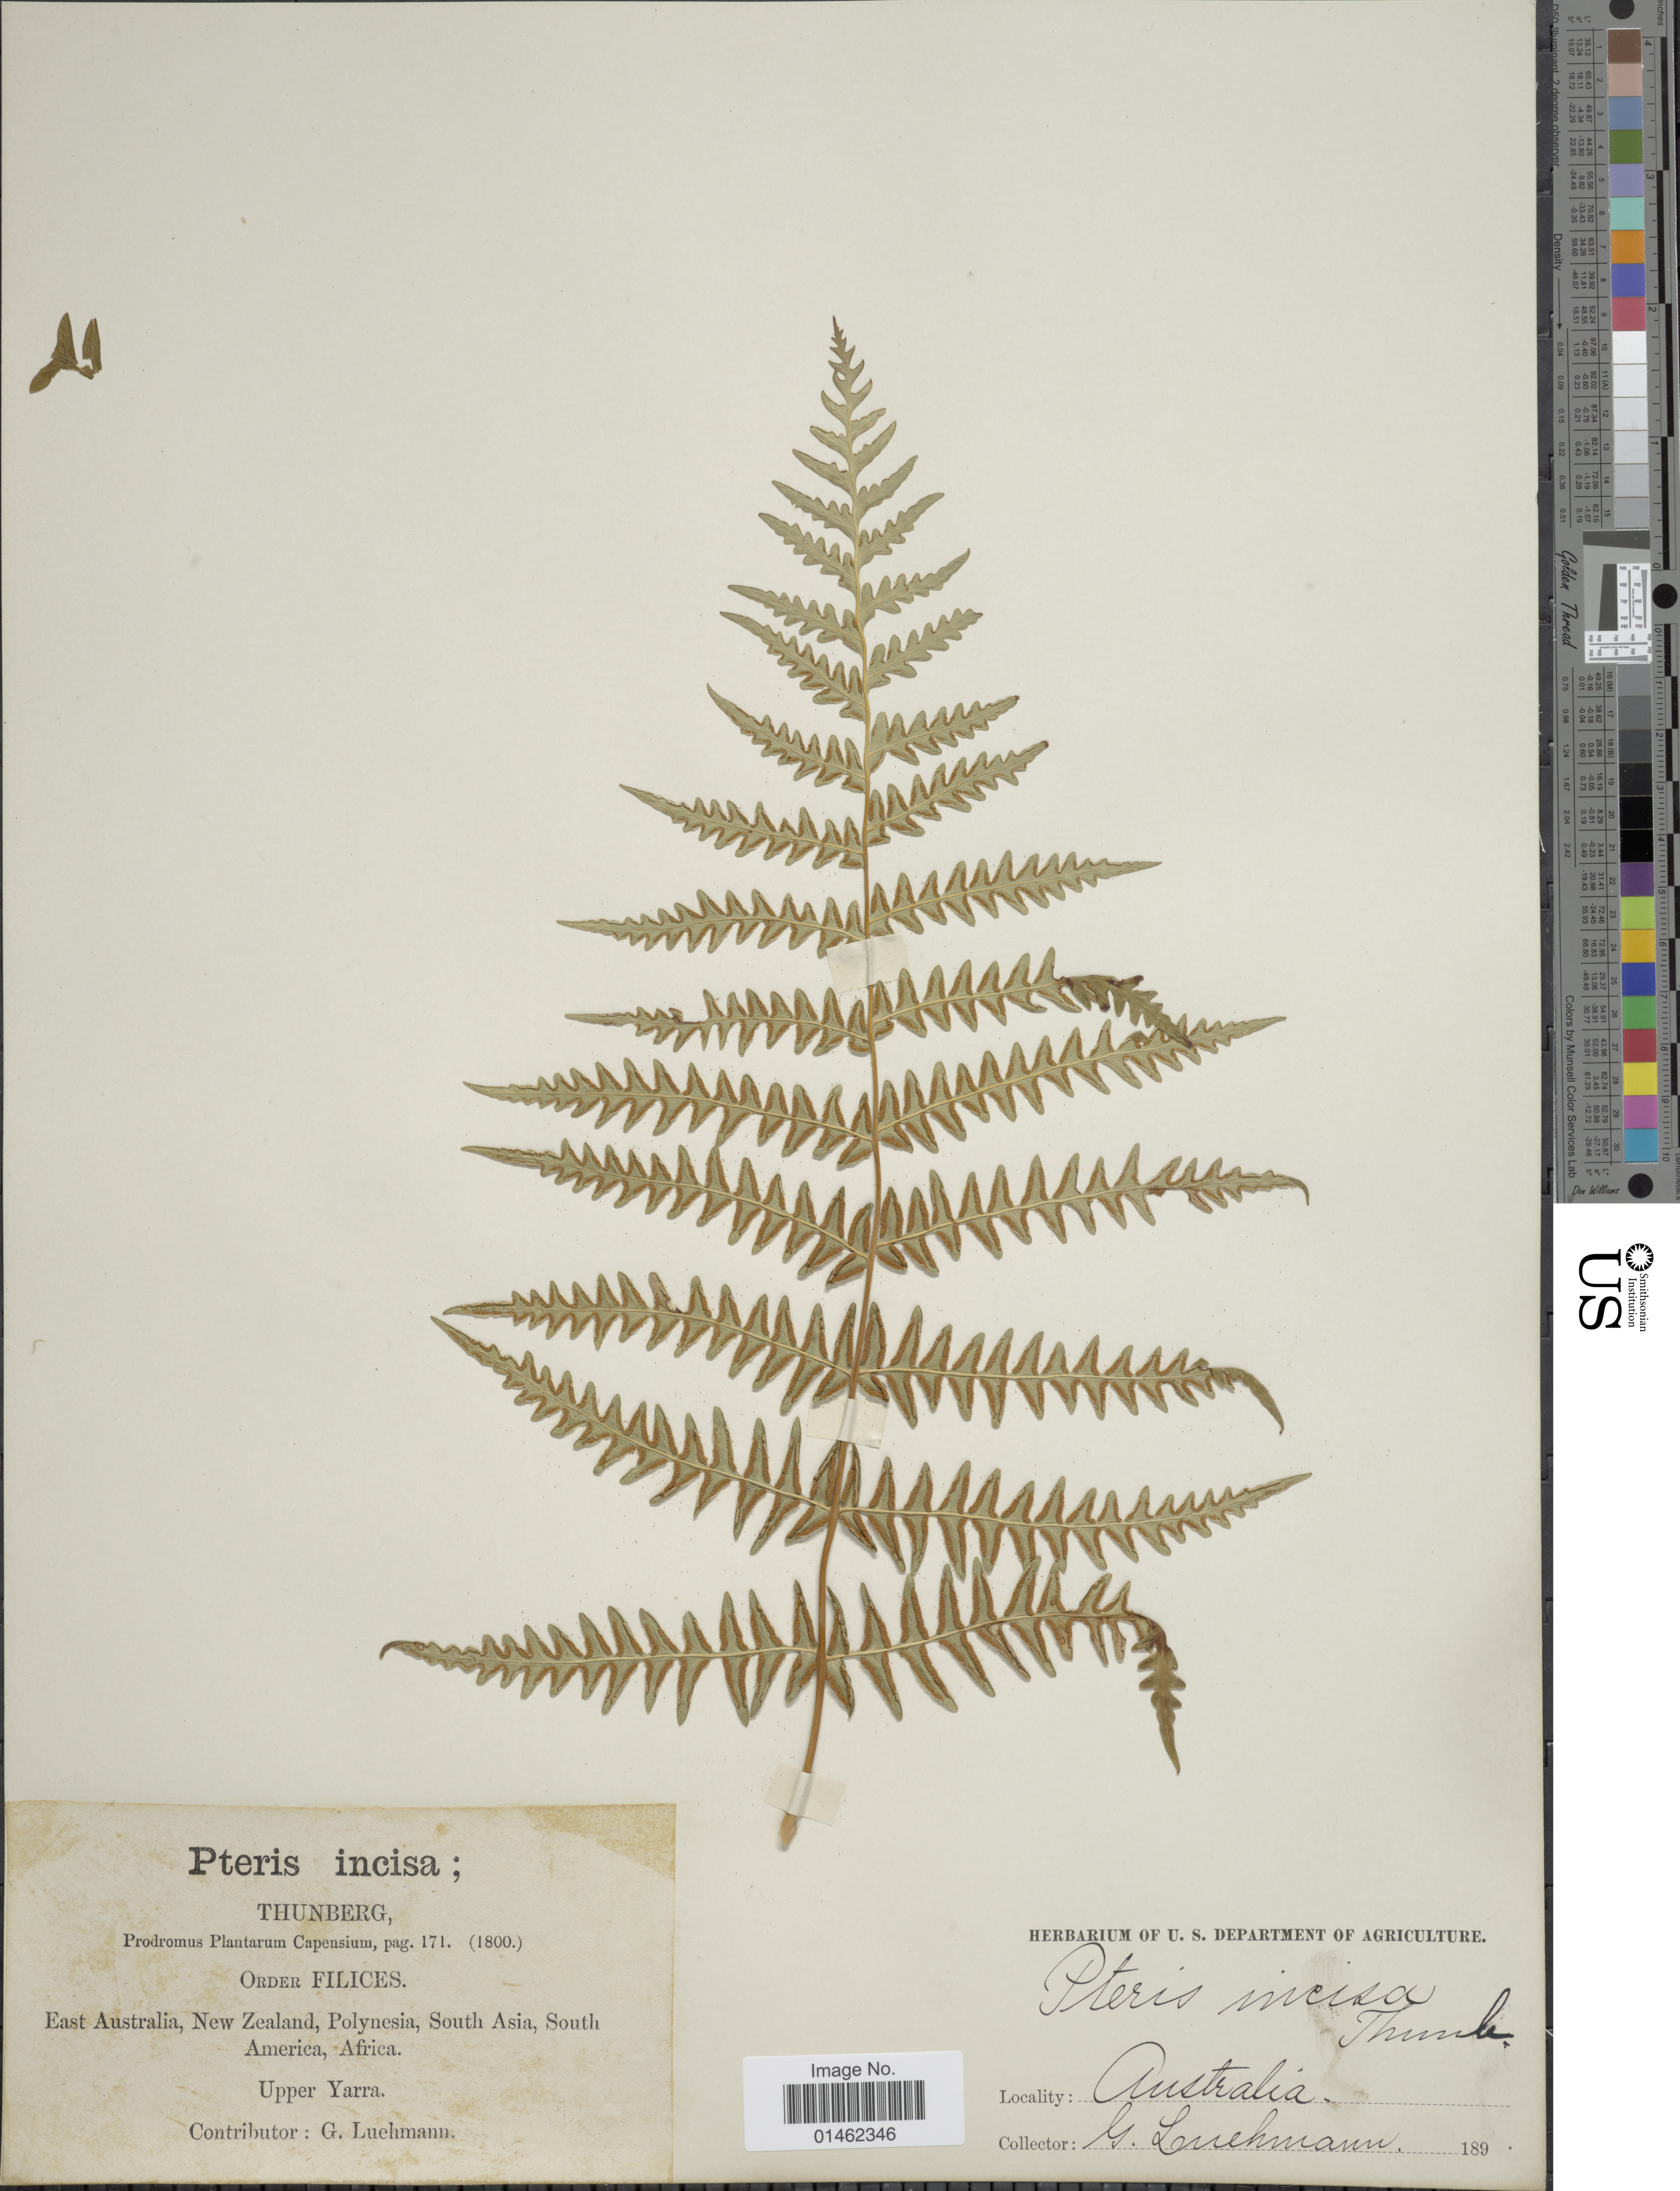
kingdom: Plantae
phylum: Tracheophyta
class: Polypodiopsida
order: Polypodiales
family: Dennstaedtiaceae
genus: Histiopteris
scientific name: Histiopteris incisa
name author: (Thunb.) J. Sm.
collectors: J. Luehmann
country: Australia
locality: East Australia, New Zealand, Polynesia, South Asia, South America, Africa, Upper Yarra